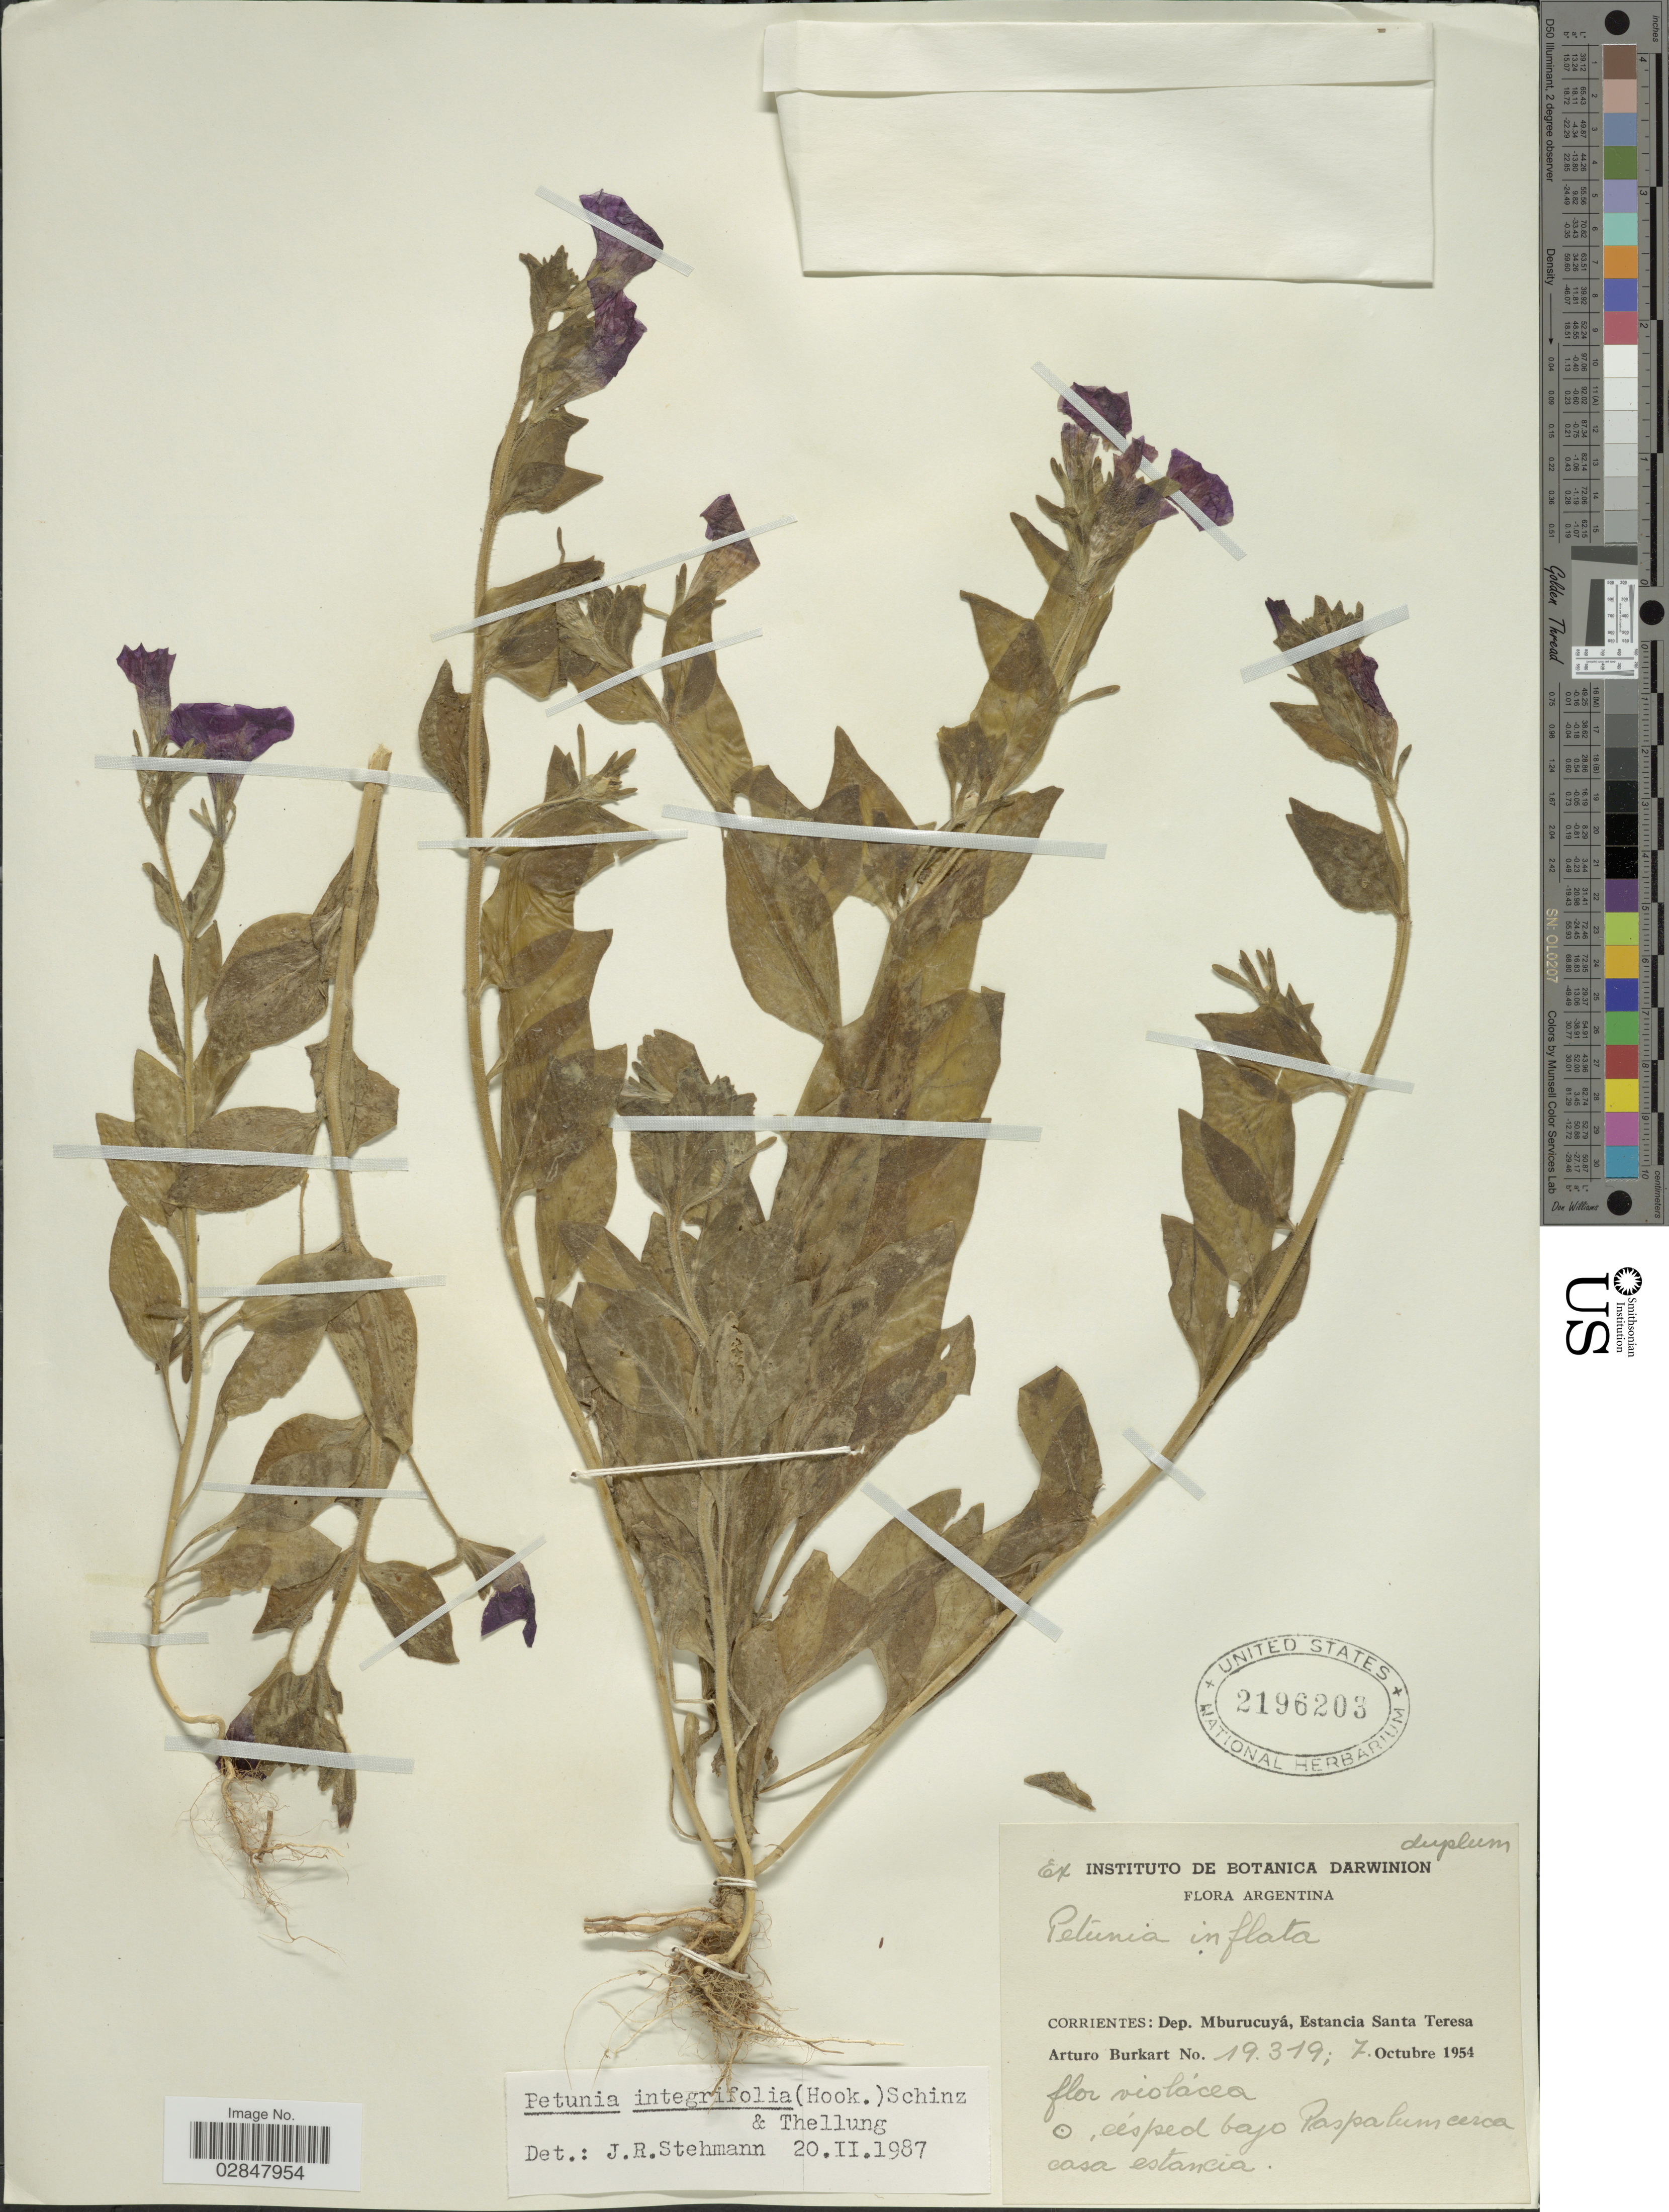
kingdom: Plantae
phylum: Tracheophyta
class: Magnoliopsida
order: Solanales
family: Solanaceae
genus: Petunia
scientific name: Petunia integrifolia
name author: (Hook.) Schinz & Thell.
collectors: A. E. Burkart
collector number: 19319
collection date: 1954-10-07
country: Argentina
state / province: Corrientes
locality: Dep. Mburucuyá, Estancia Santa Teresa.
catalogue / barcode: US 2196203